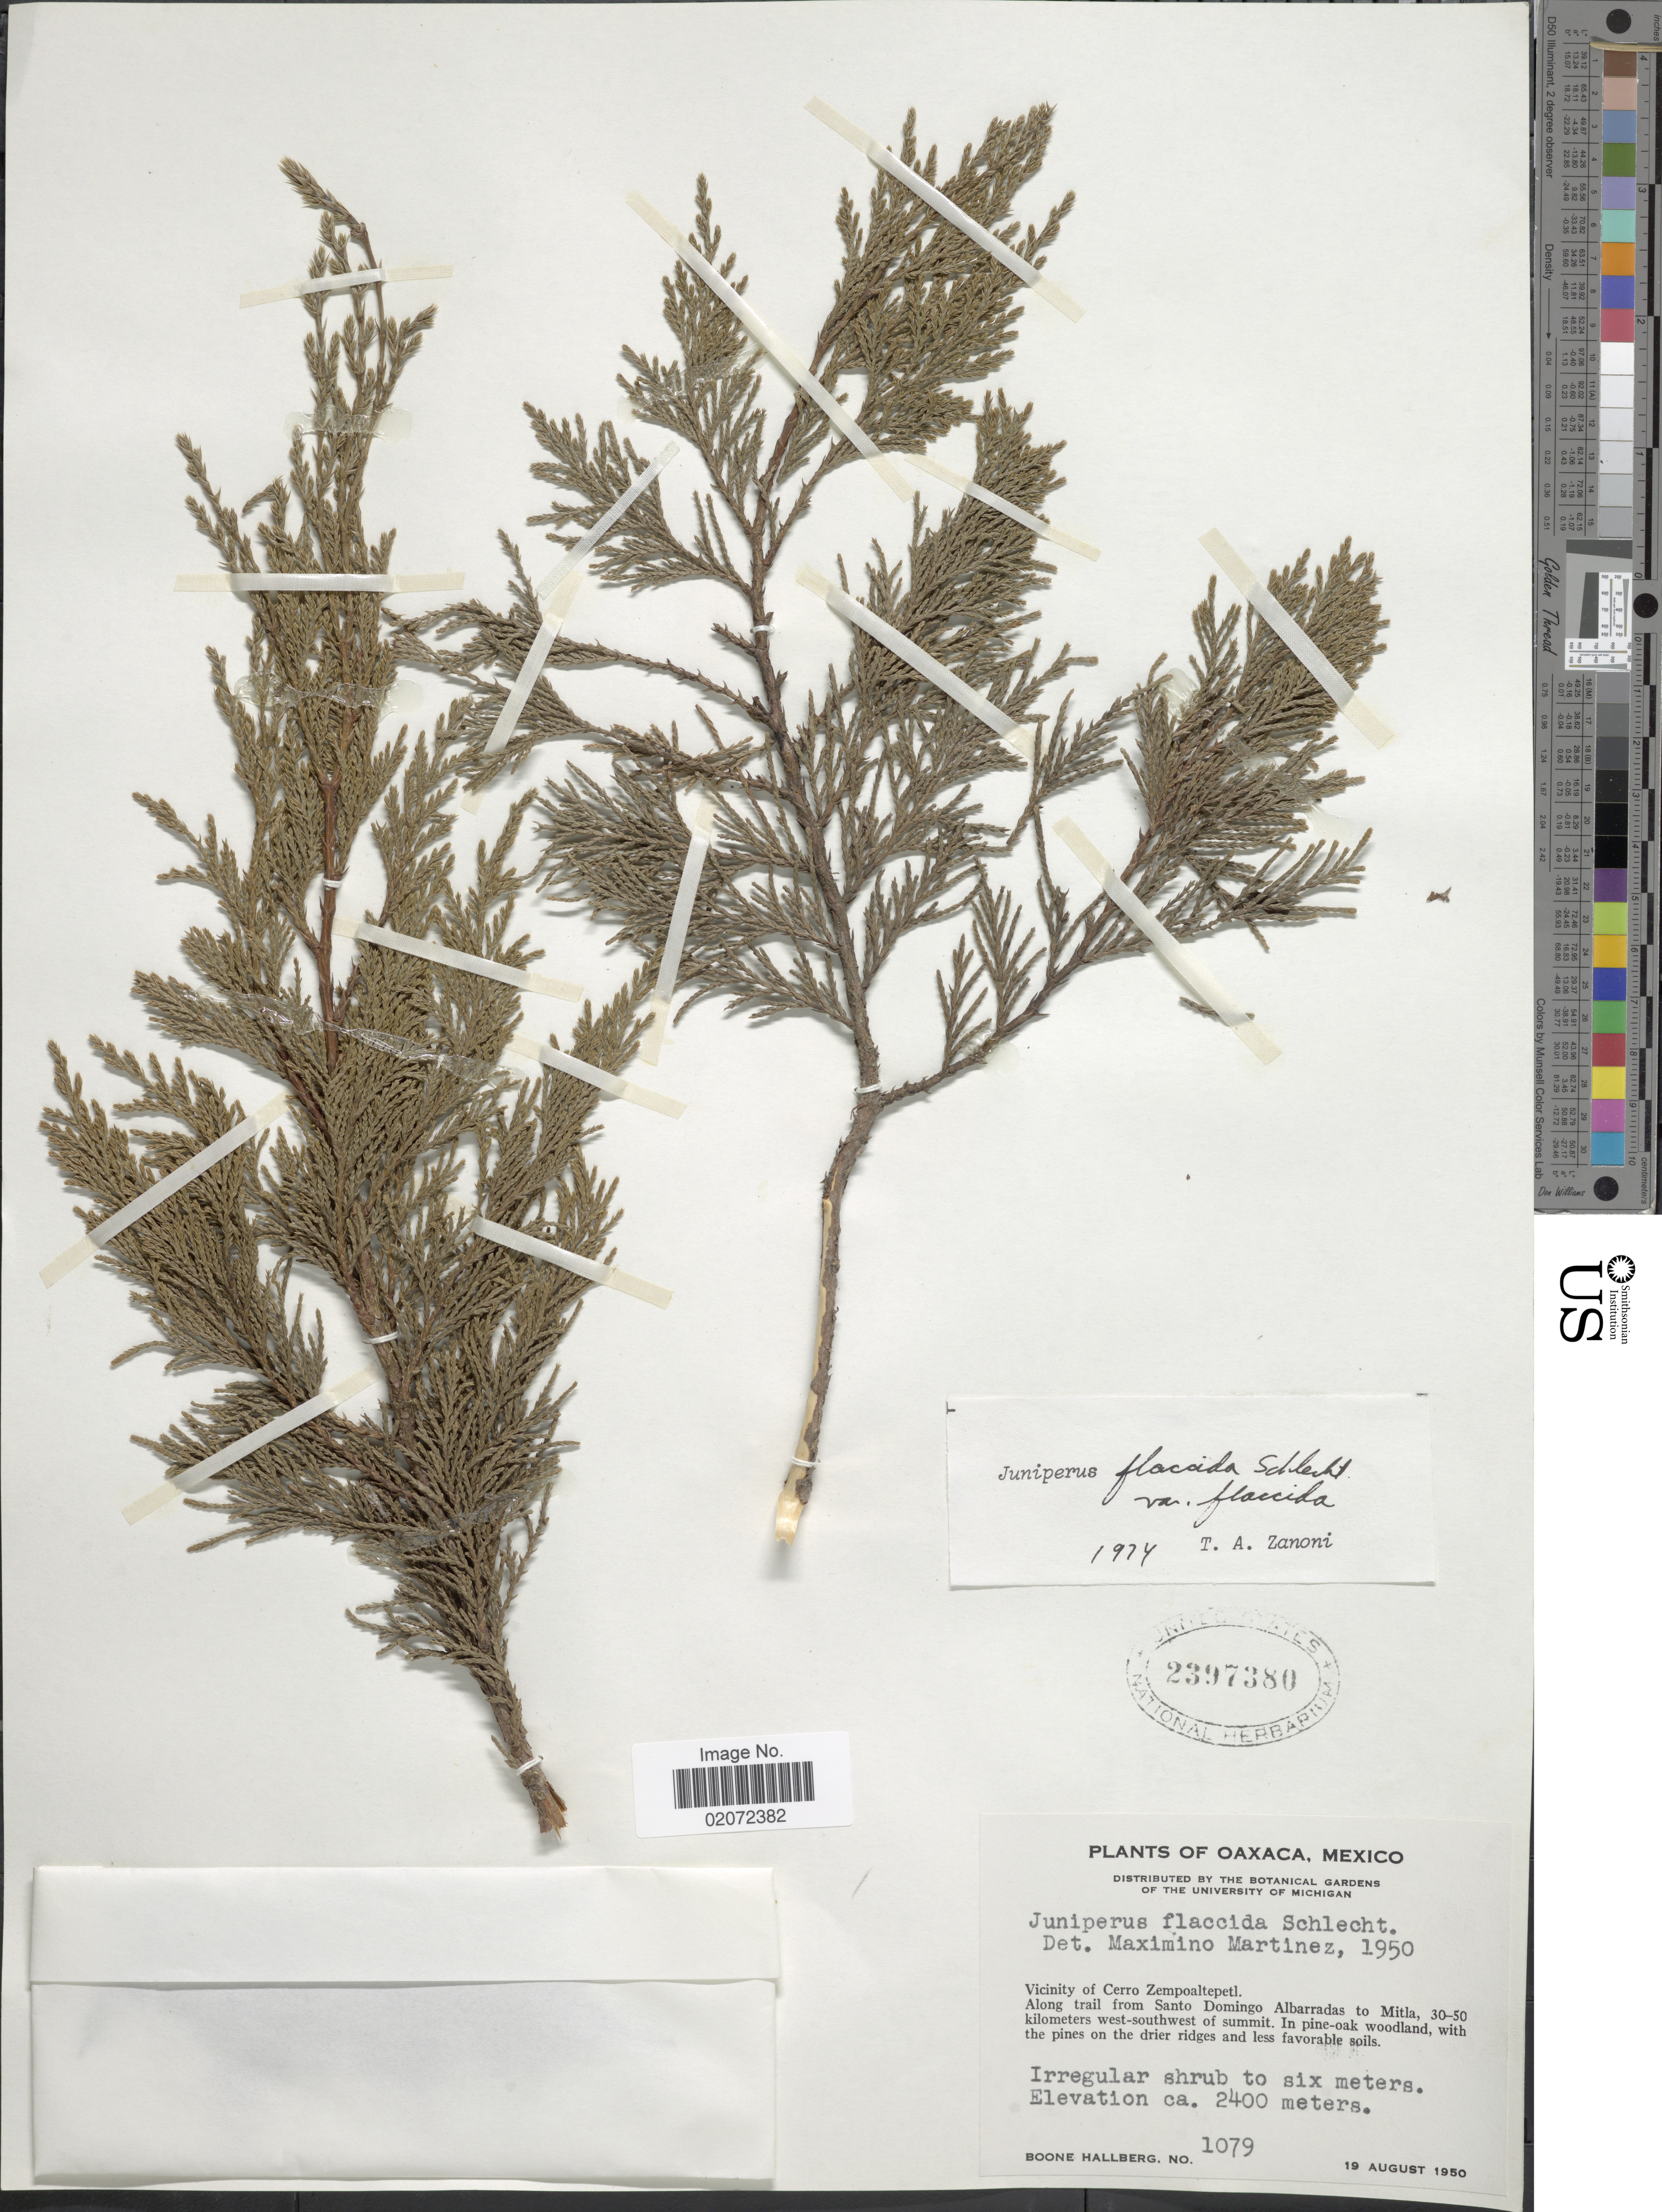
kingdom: Plantae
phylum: Tracheophyta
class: Pinopsida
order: Pinales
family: Cupressaceae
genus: Juniperus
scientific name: Juniperus flaccida var. flaccida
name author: Schltdl.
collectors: B. Hallberg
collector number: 1079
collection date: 1950-08-19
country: Mexico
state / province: Oaxaca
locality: Vicinity of Cerro Zempoaltepetl. Along trail from Santo Domingo Albarradas to Mitla, 30 - 50 kilometers west-southwest of summit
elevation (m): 2400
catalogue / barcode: US 2397380